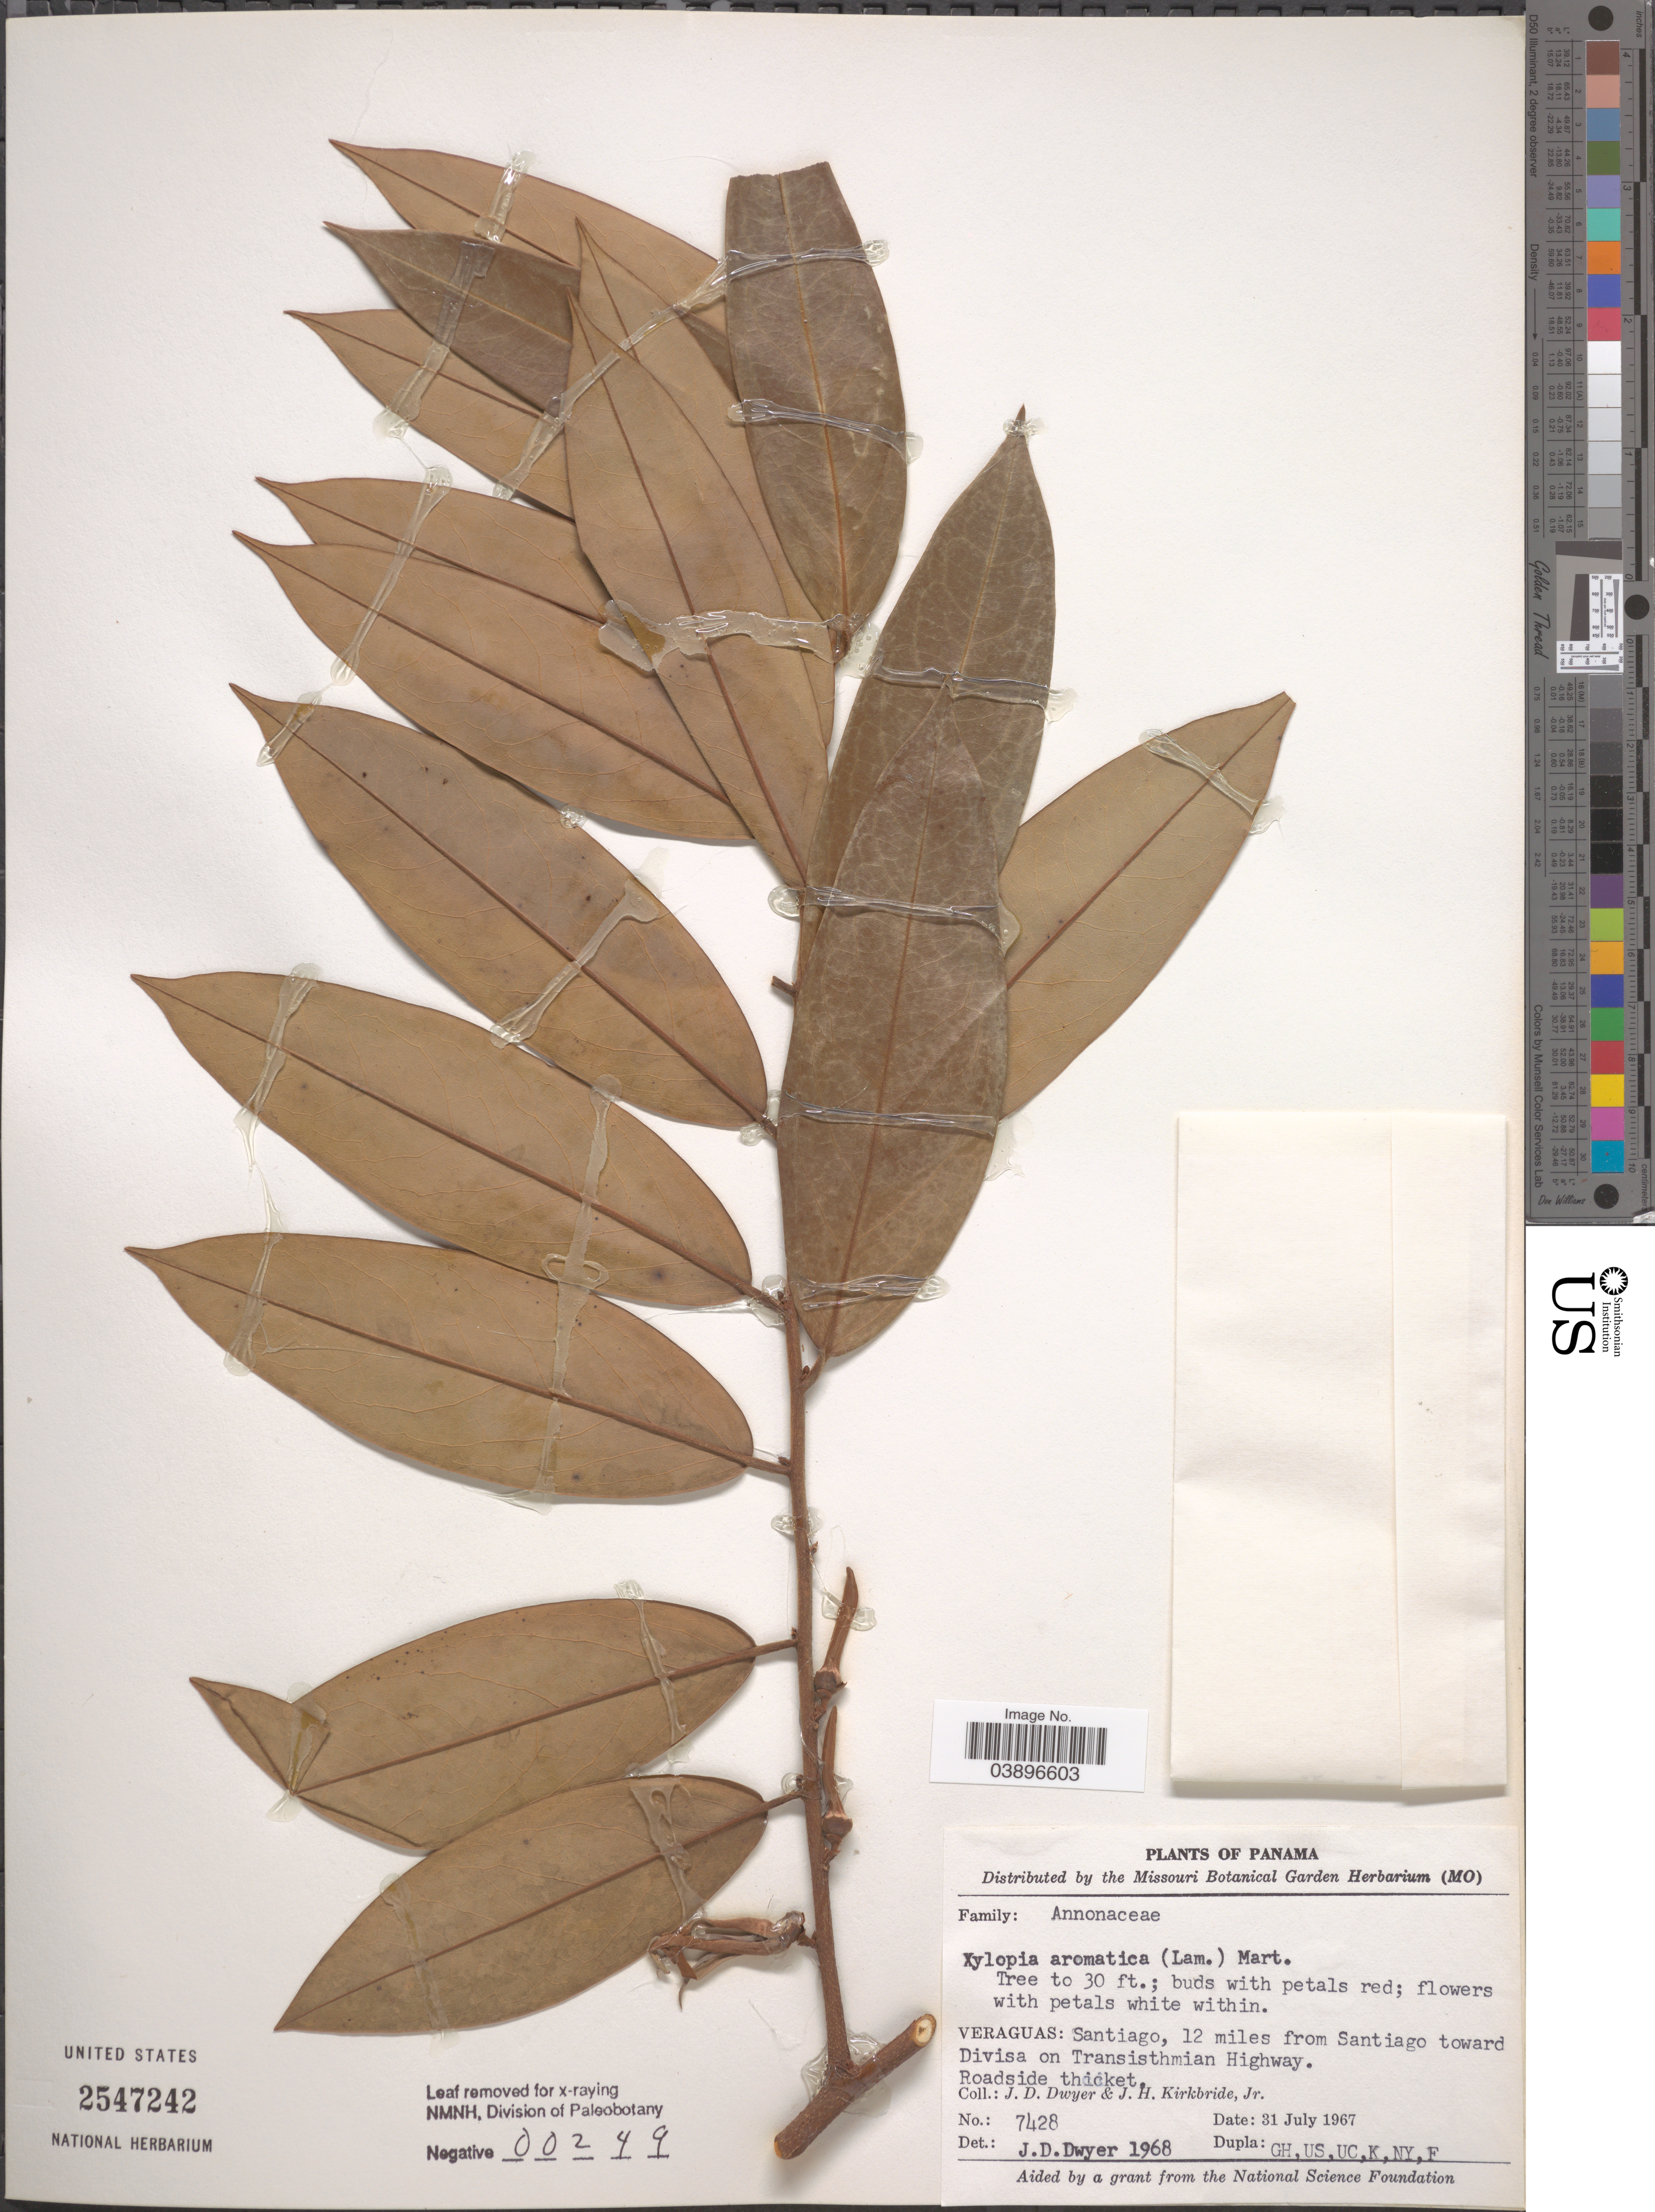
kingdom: Plantae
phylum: Tracheophyta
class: Magnoliopsida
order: Magnoliales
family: Annonaceae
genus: Xylopia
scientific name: Xylopia aromatica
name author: (Lam.) Mart.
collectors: J. D. Dwyer & J. H. Kirkbride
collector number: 7428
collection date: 1967-07-31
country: Panama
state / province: Veraguas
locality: Santiago, 12 miles from Santiago toward Divisa on Transisthmian Highway.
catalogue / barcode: US 2547242